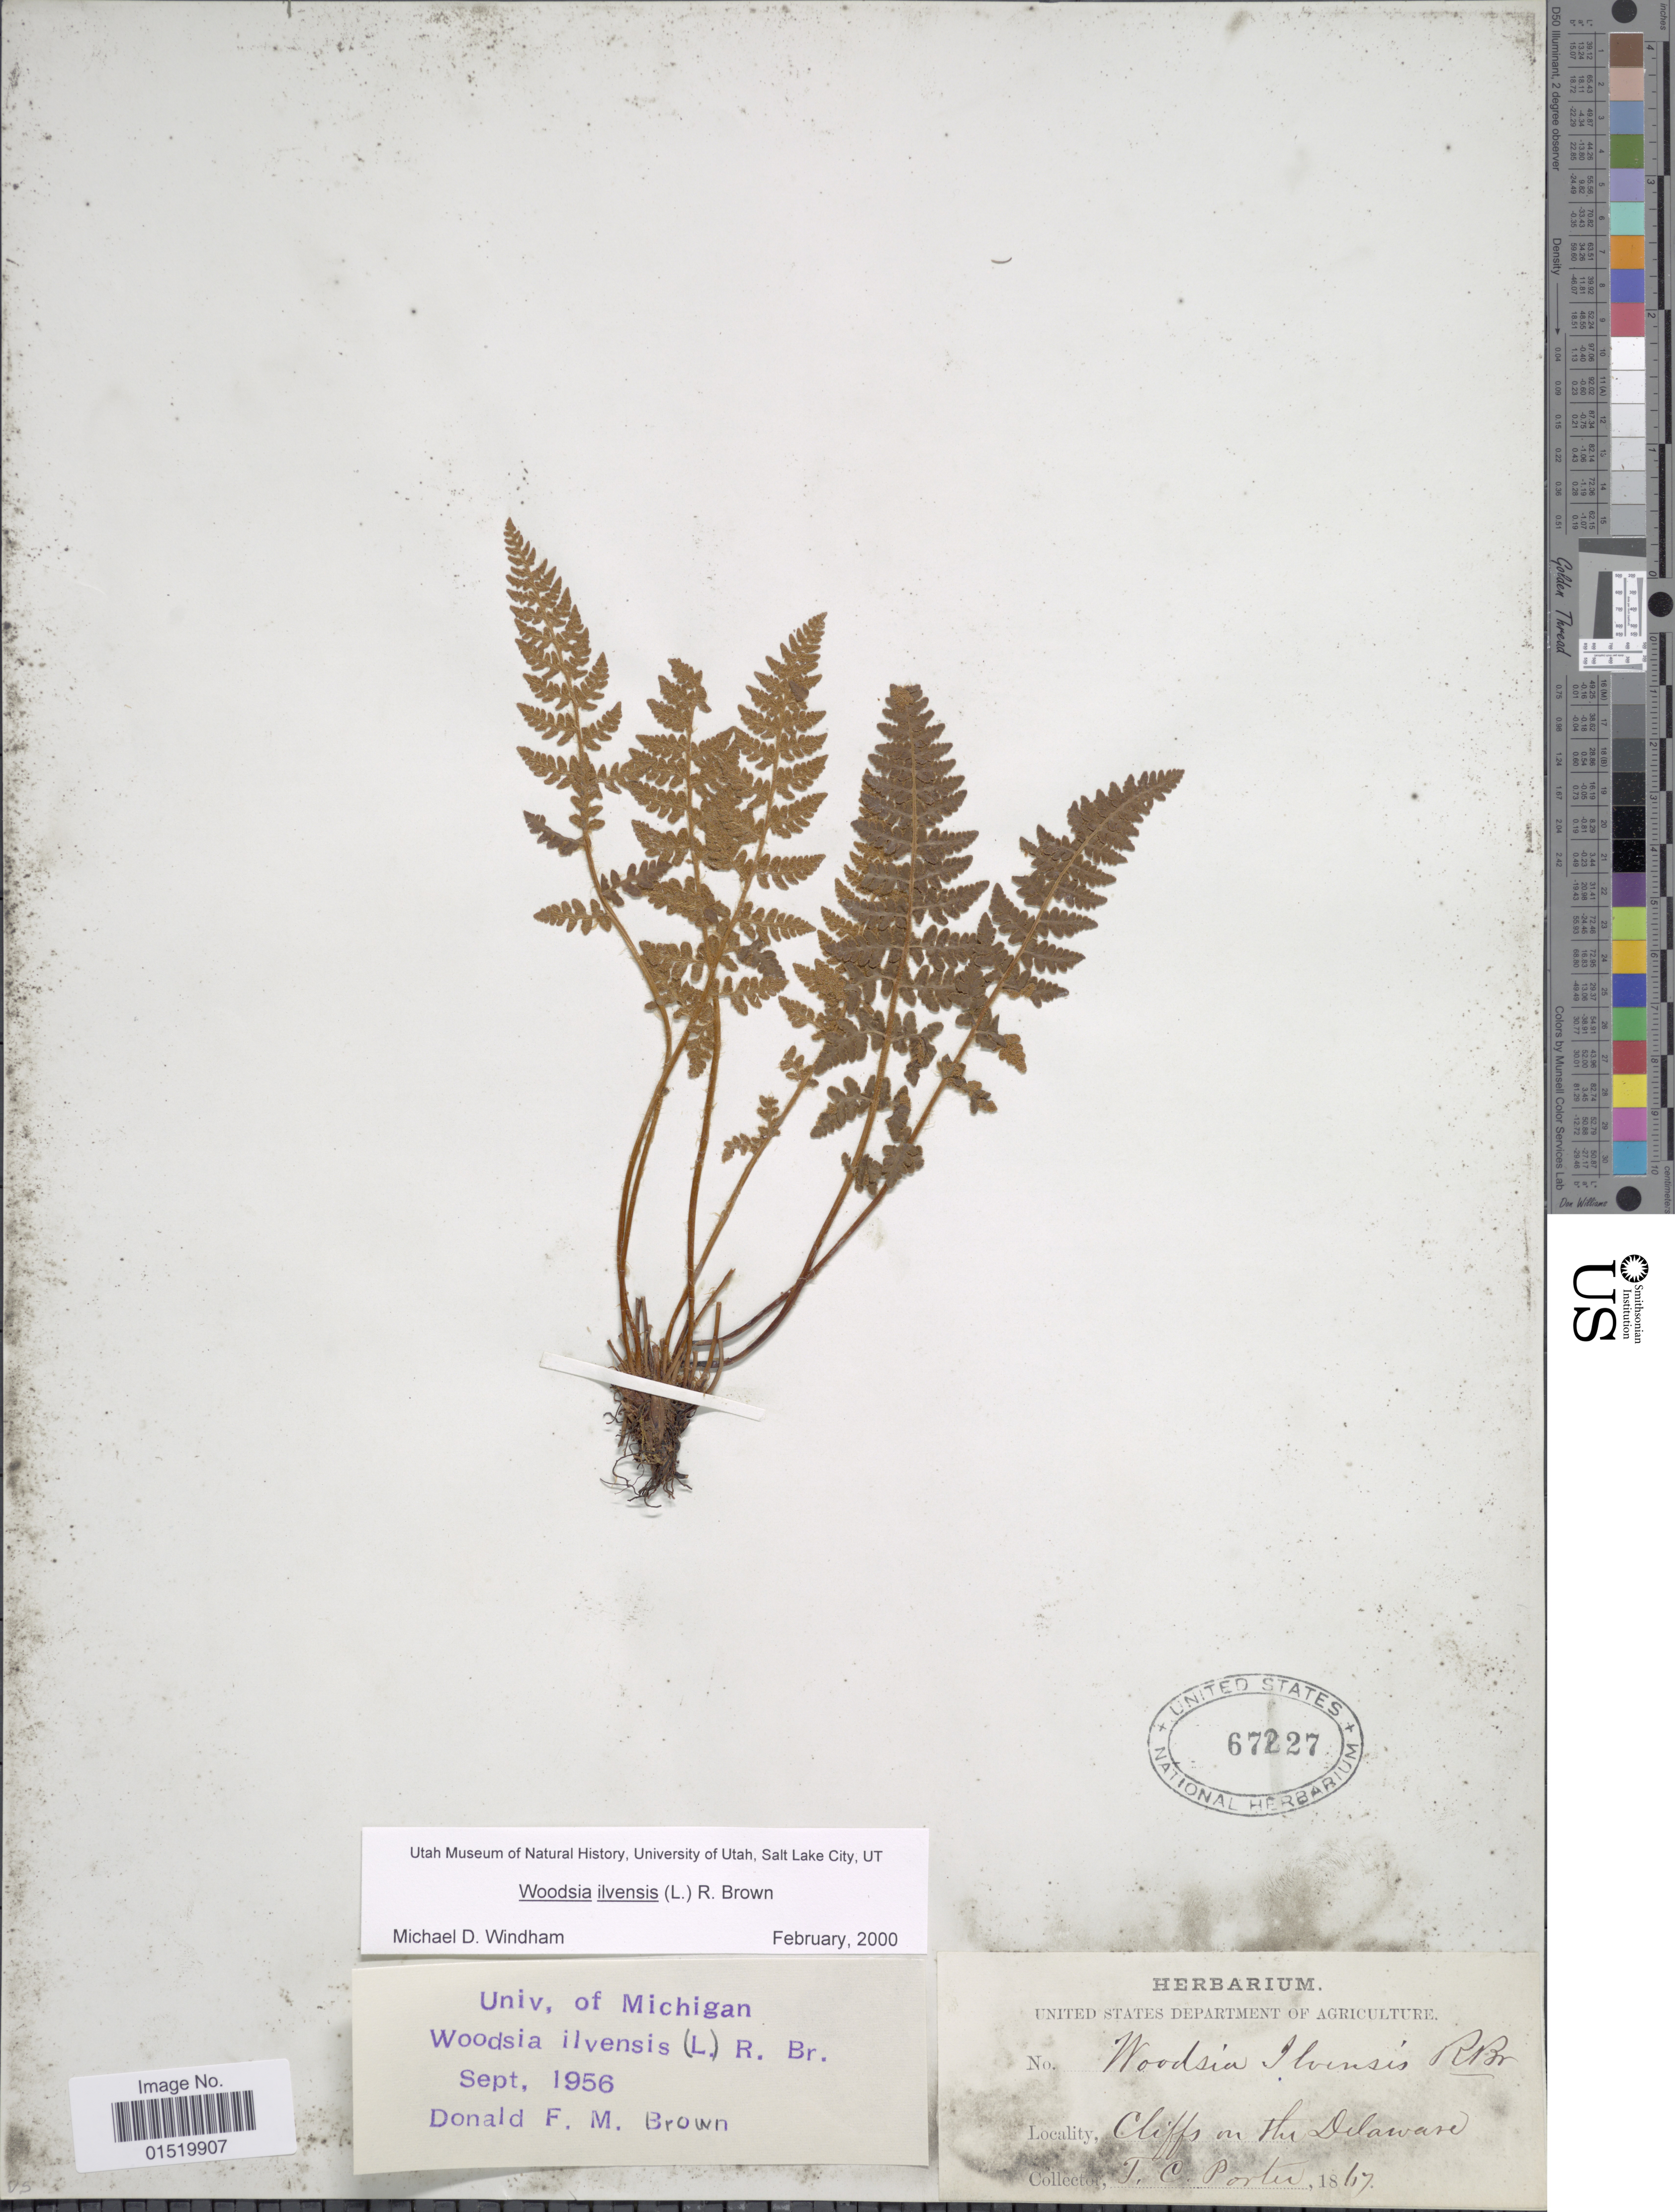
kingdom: Plantae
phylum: Tracheophyta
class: Polypodiopsida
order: Polypodiales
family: Woodsiaceae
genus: Woodsia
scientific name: Woodsia ilvensis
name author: (L.) R. Br.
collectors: T. C. Porter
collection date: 1867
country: United States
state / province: Delaware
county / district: New Castle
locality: Cliffs on the Delaware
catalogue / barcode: US 67227